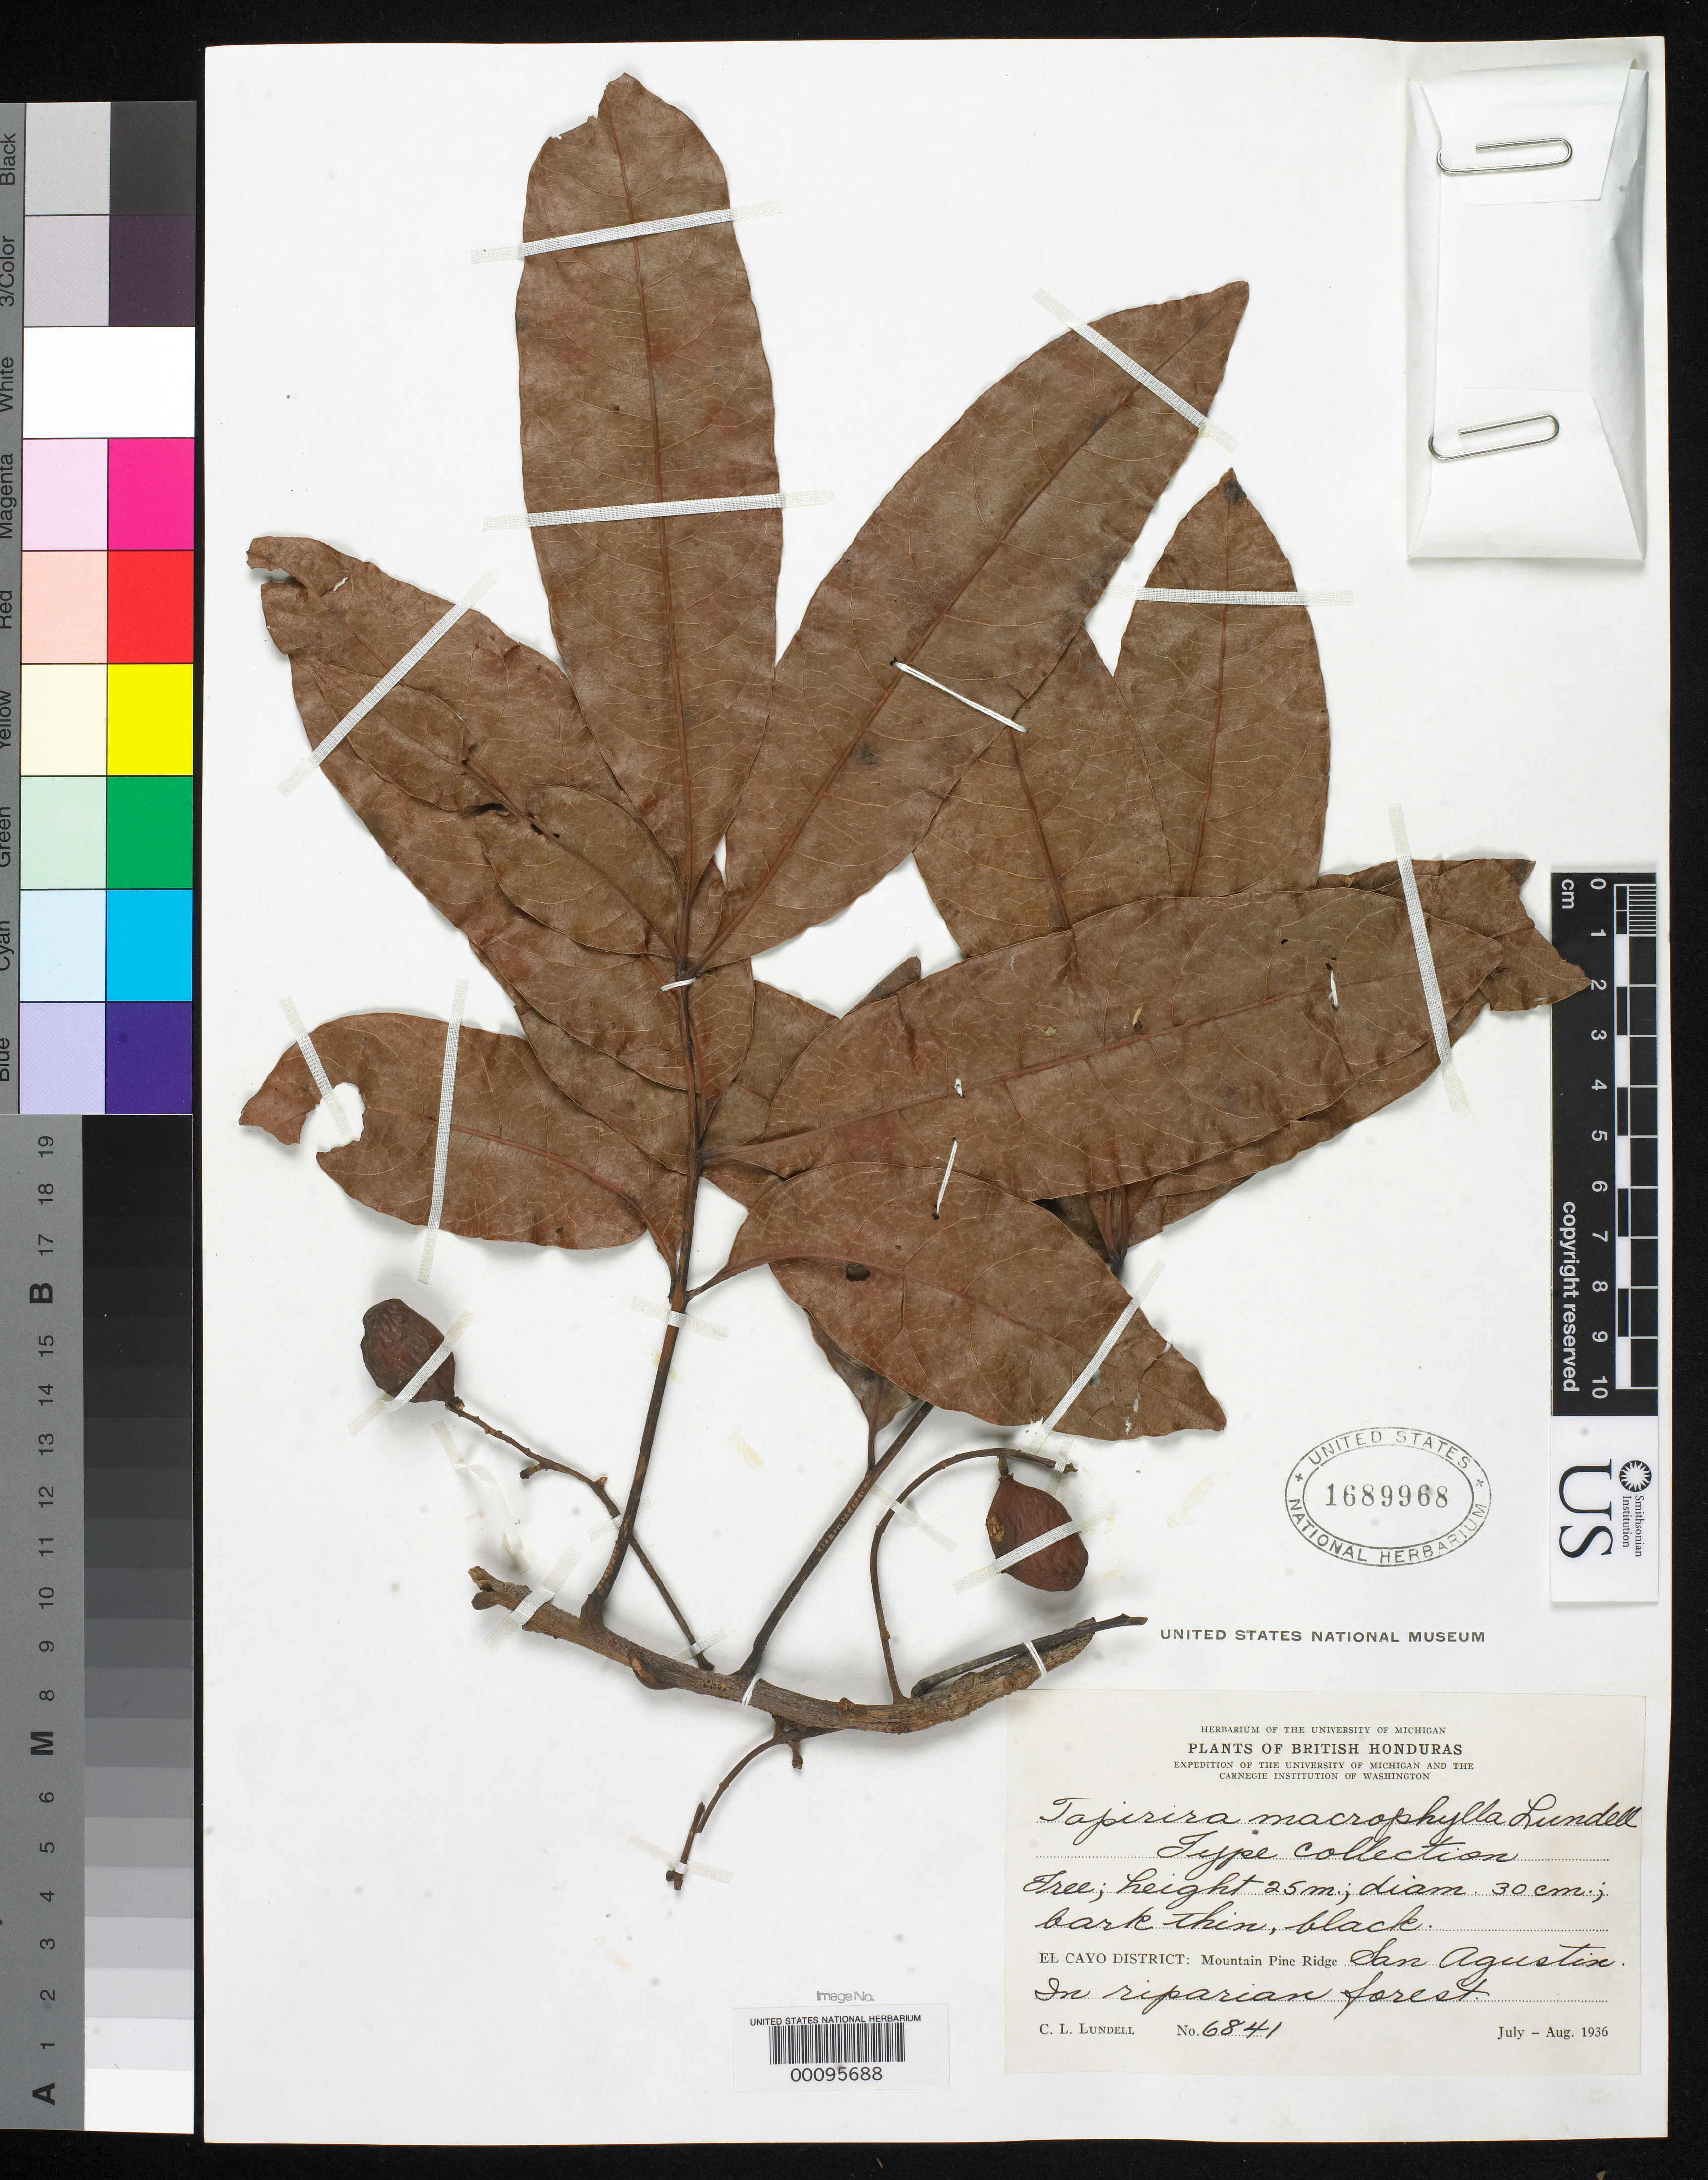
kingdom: Plantae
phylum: Tracheophyta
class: Magnoliopsida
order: Sapindales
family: Anacardiaceae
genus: Tapirira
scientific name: Tapirira macrophylla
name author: Lundell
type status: Isotype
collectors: C. L. Lundell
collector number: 6841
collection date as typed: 07 Aug 1936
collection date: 1936-08-07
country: Belize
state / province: Cayo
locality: San Agustin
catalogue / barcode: US 1689968